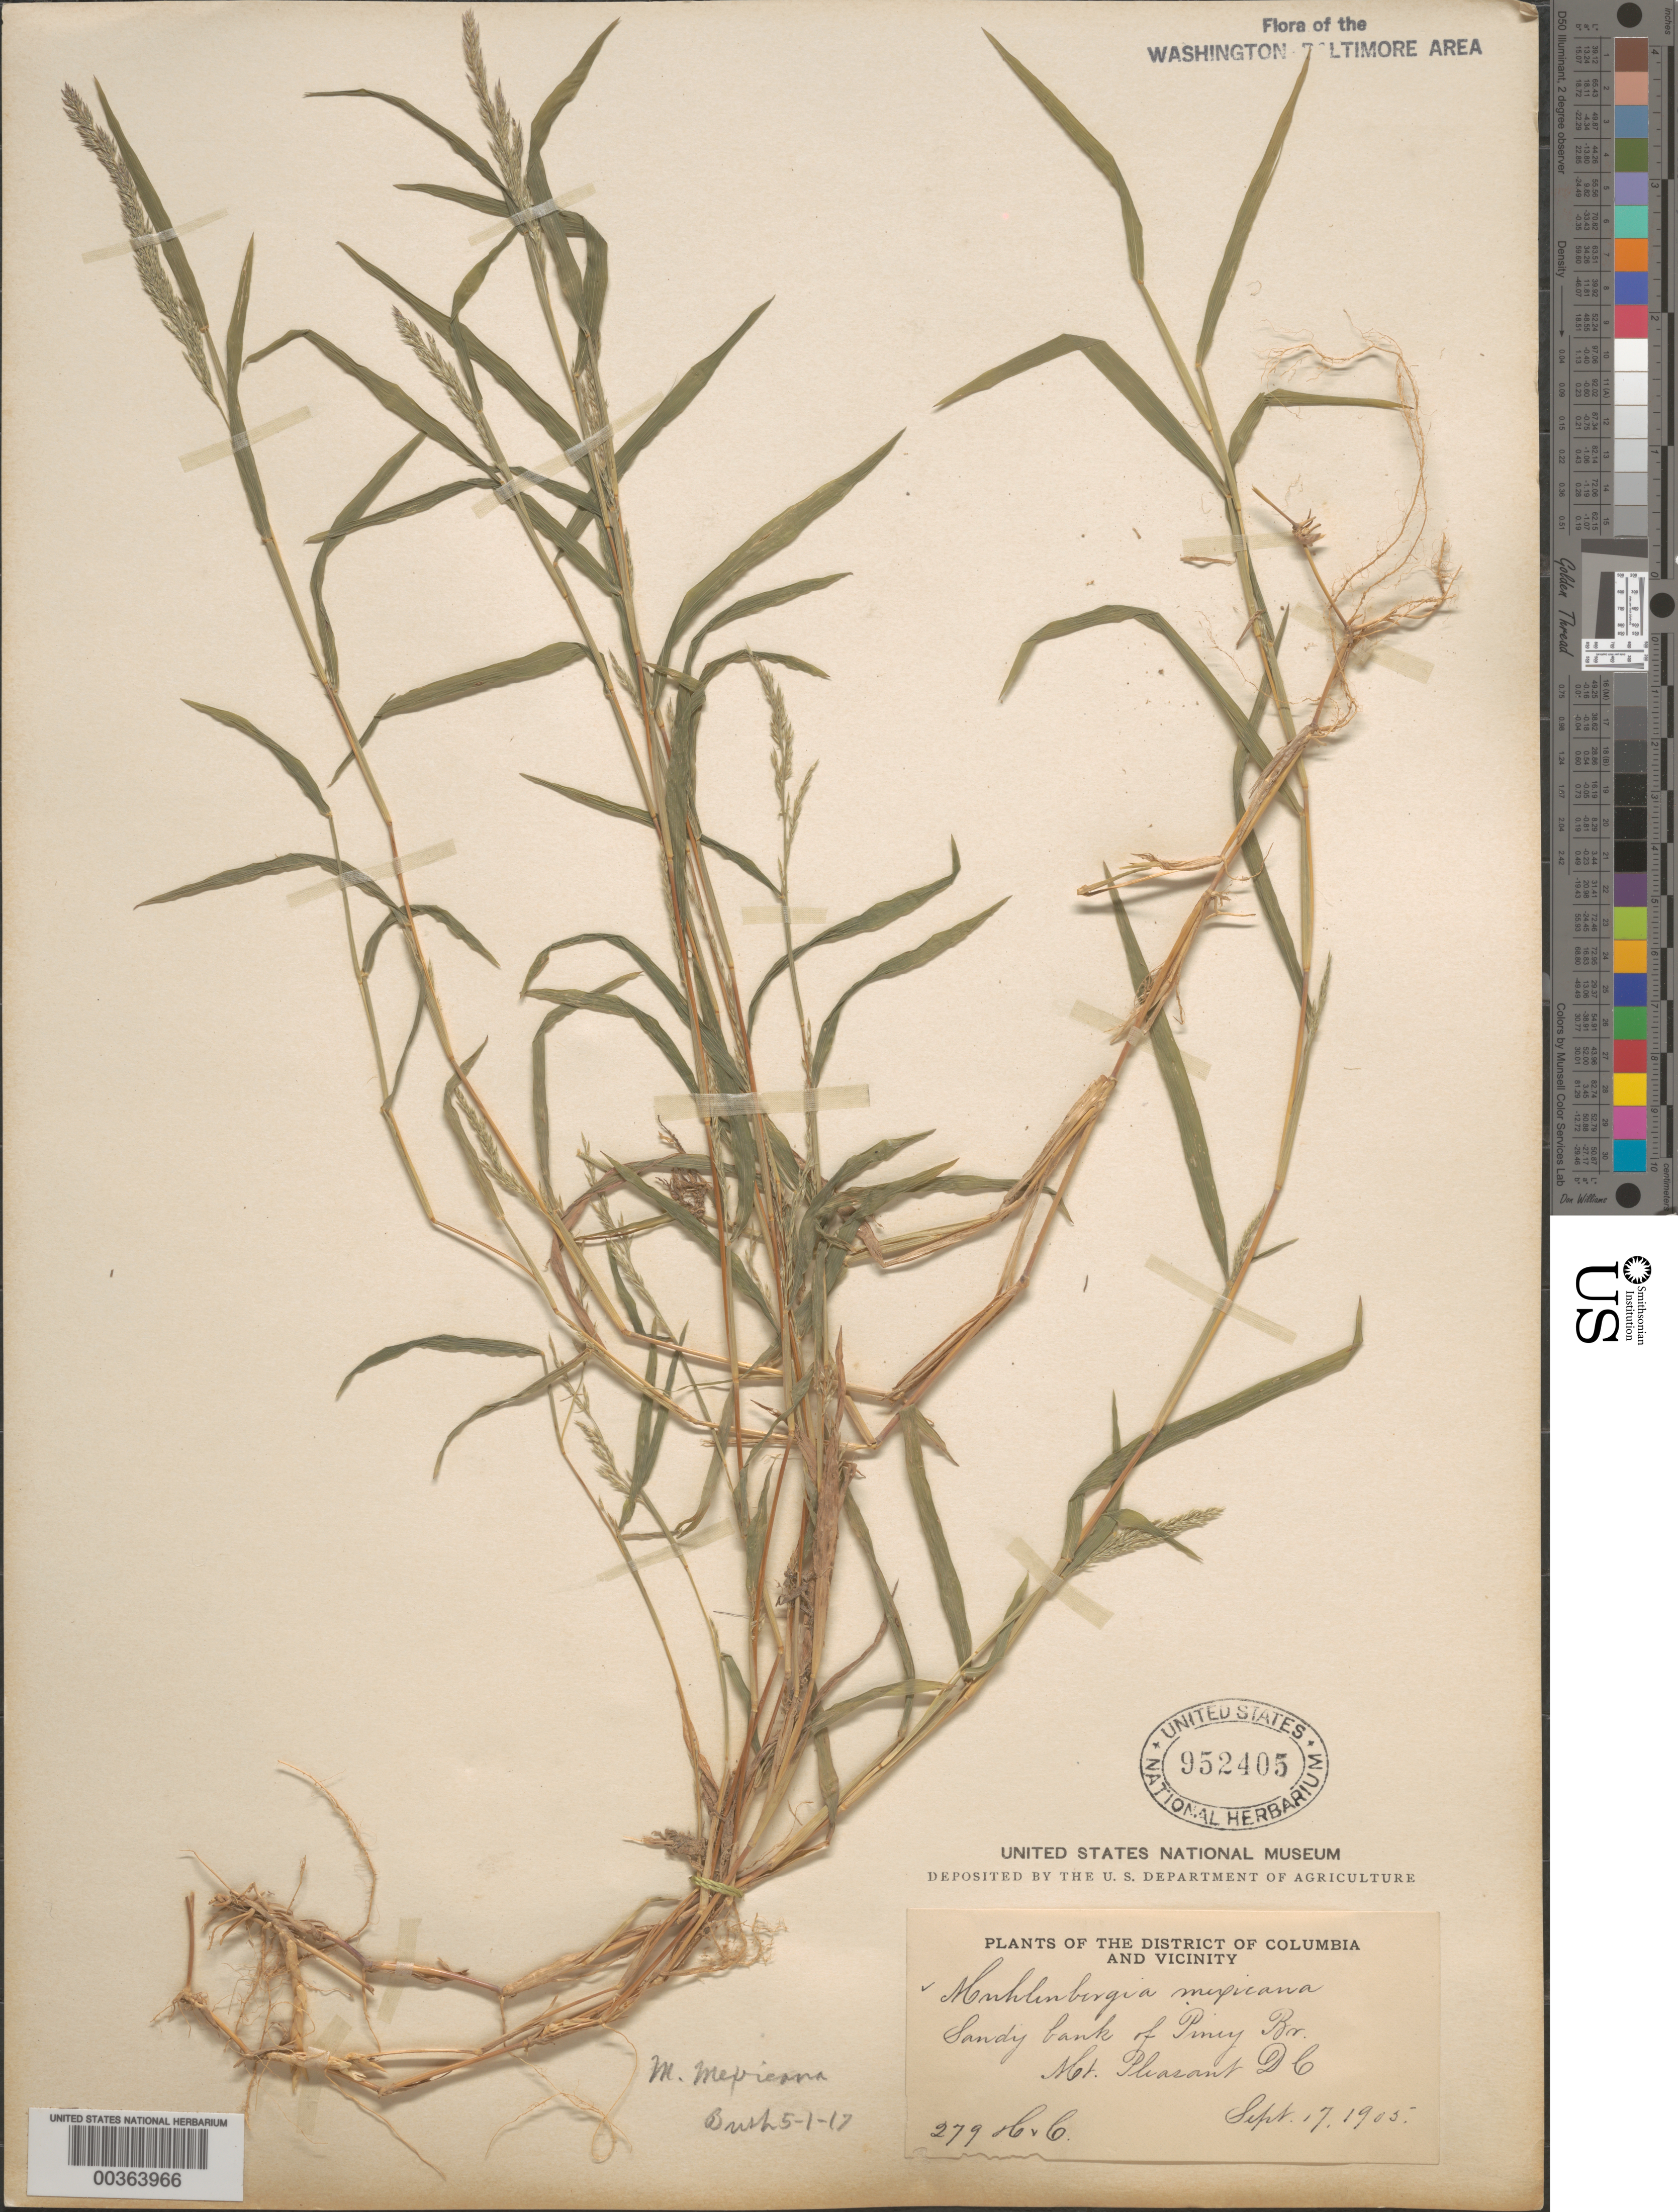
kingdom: Plantae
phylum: Tracheophyta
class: Liliopsida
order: Poales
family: Poaceae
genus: Muhlenbergia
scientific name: Muhlenbergia frondosa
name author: (Poir.) Fernald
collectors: A. S. Hitchcock & A. Chase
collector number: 279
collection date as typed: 17 Sep 1905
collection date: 1905-09-17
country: United States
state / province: District of Columbia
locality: Piney Branch, Mount Pleasant Rock Creek Park and Vicinity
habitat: Sandy bank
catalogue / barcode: US 952405